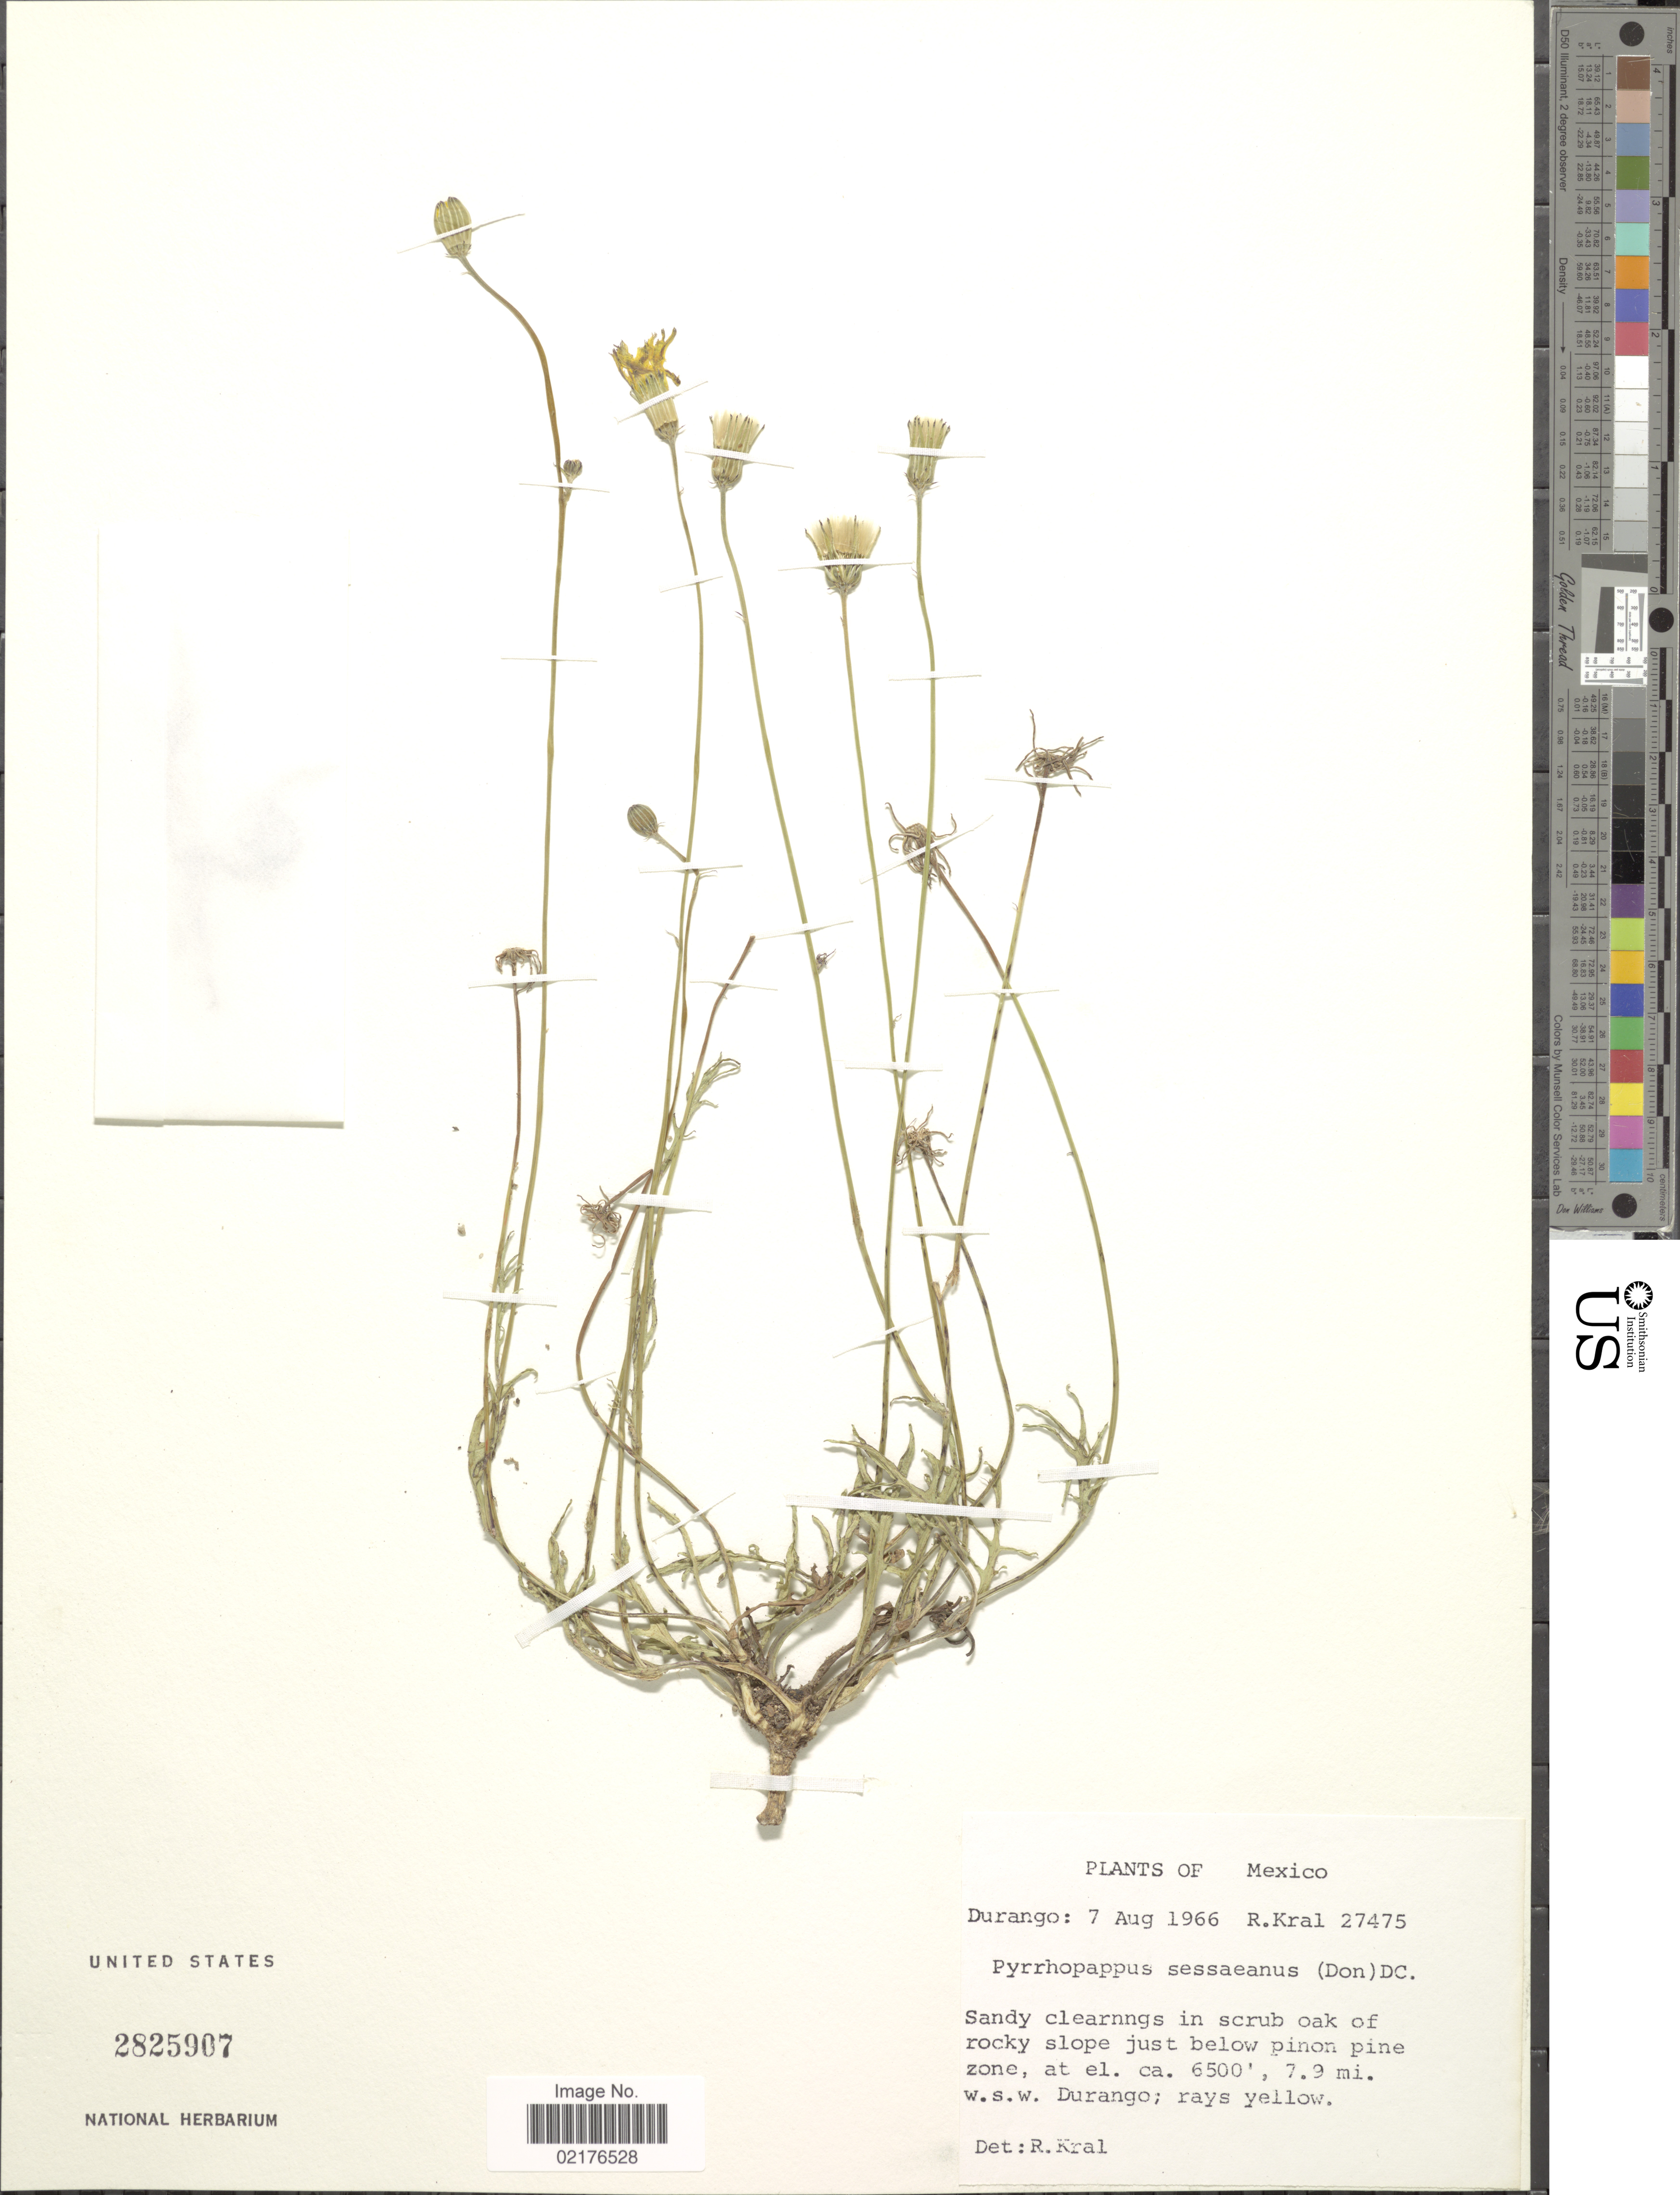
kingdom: Plantae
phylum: Tracheophyta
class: Magnoliopsida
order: Asterales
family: Asteraceae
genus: Pyrrhopappus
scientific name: Pyrrhopappus pauciflorus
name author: (D. Don) DC.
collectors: R. Kral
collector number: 27475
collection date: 1966-08-07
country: Mexico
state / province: Durango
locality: Durango: Sandy clearings in scrub oak of rocky slope just below pinon pine zone, 7.9 mi. w.s.w. Durango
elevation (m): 1981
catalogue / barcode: US 2825907